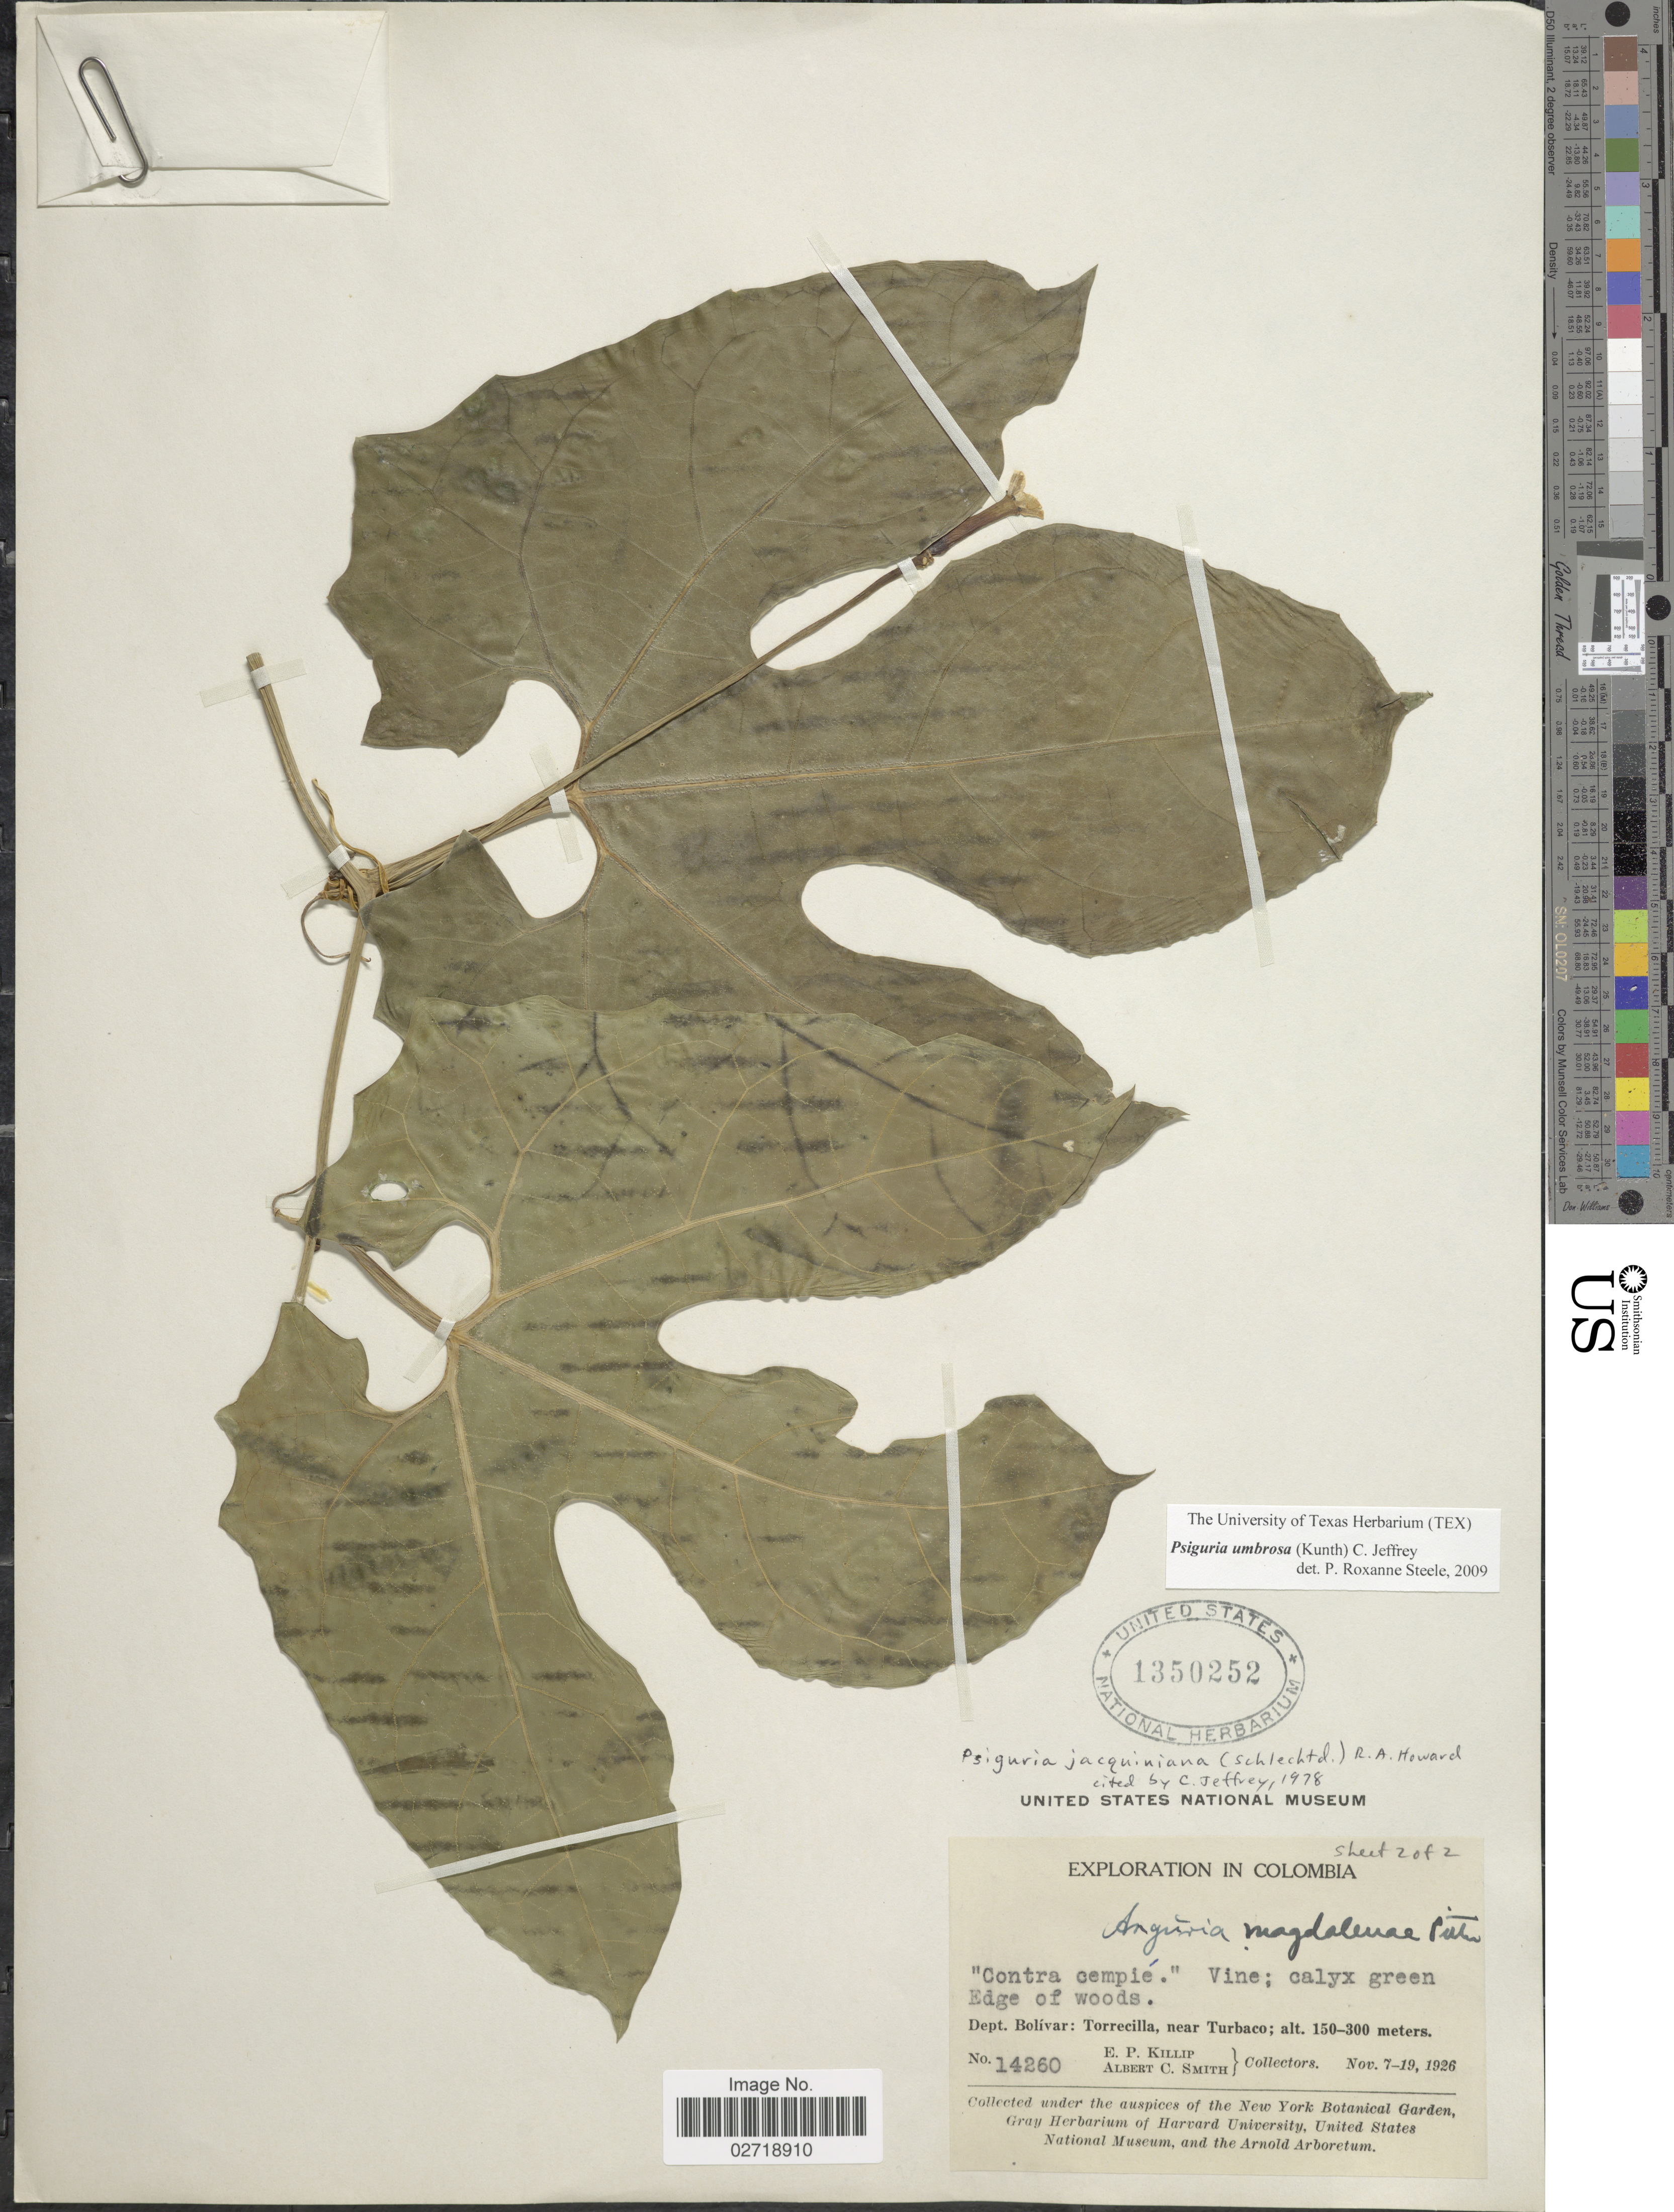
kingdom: Plantae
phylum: Tracheophyta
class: Magnoliopsida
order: Cucurbitales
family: Cucurbitaceae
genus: Psiguria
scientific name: Psiguria umbrosa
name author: (Kunth) C. Jeffrey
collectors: E. P. Killip & A. C. Smith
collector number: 14260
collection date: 1926-11-07/1926-11-19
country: Colombia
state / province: Bolívar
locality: Torrecilla, near Turbaco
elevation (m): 150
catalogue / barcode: US 1350252